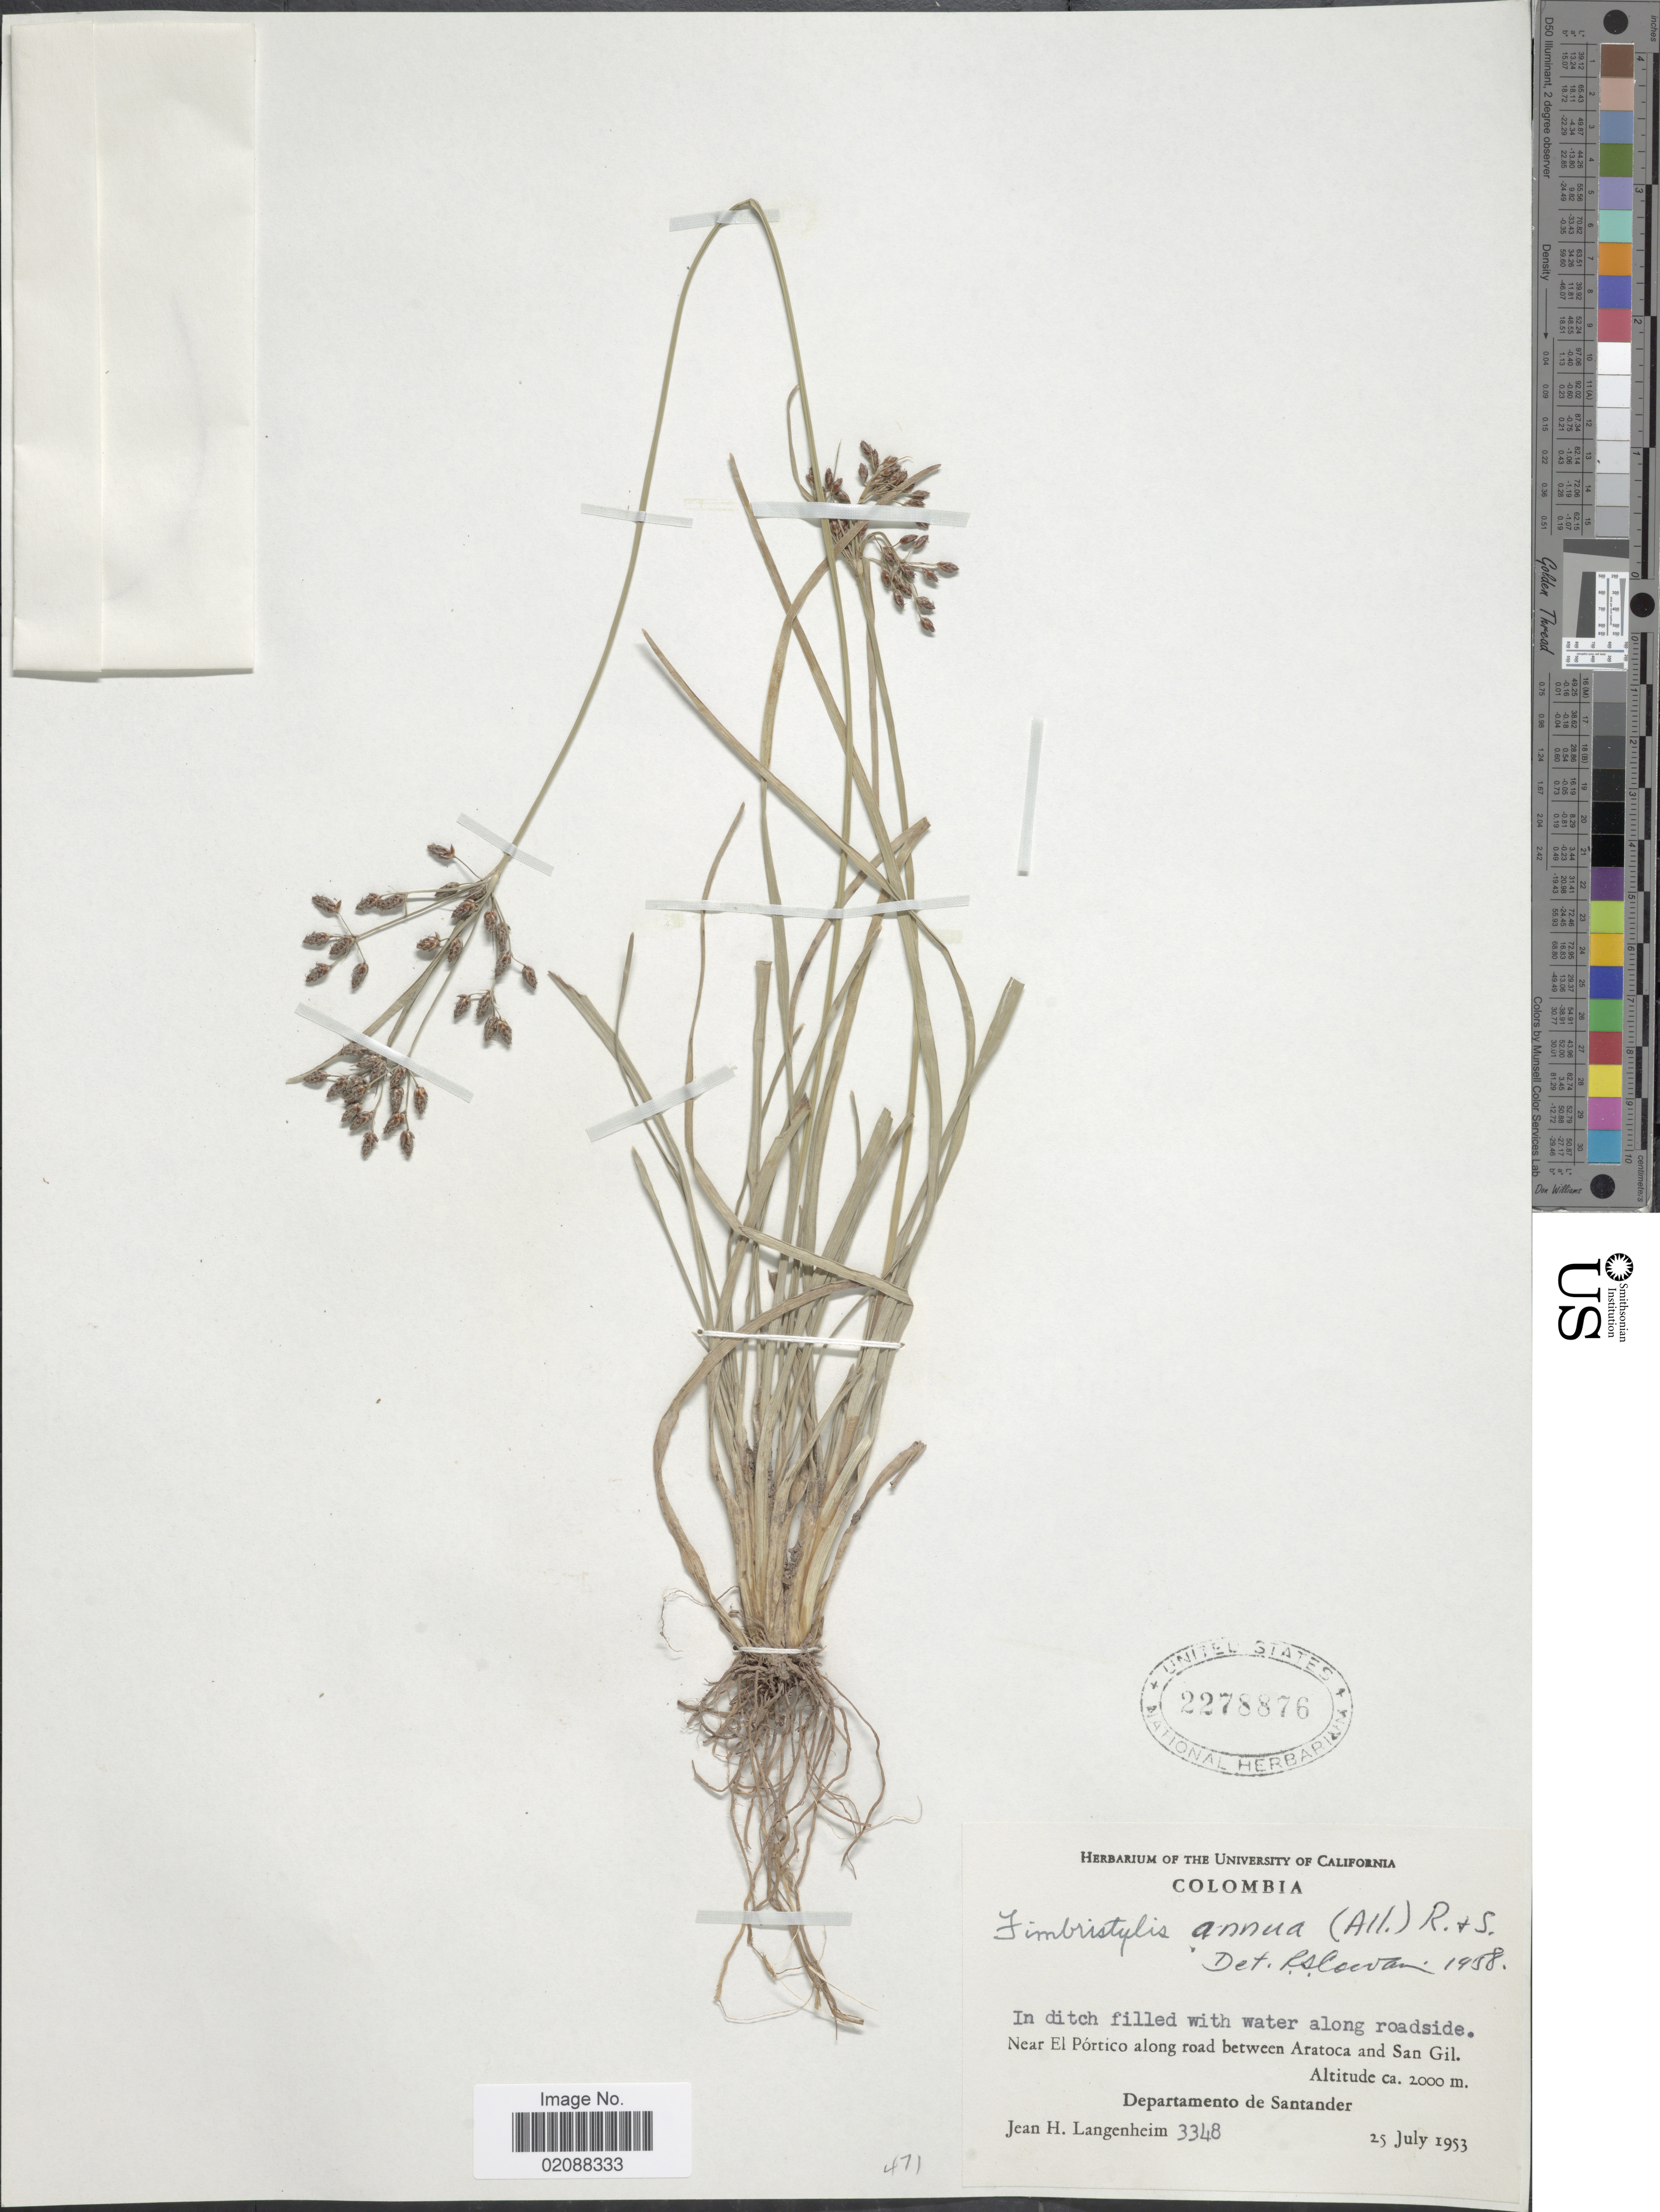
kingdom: Plantae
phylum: Tracheophyta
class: Liliopsida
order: Poales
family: Cyperaceae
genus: Fimbristylis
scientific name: Fimbristylis dichotoma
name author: (L.) Vahl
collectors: J. H. Langenheim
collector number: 3348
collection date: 1953-07-25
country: Colombia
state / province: Santander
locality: Near El Portico along road between Aratoca and San Gil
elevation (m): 2000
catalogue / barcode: US 2278876